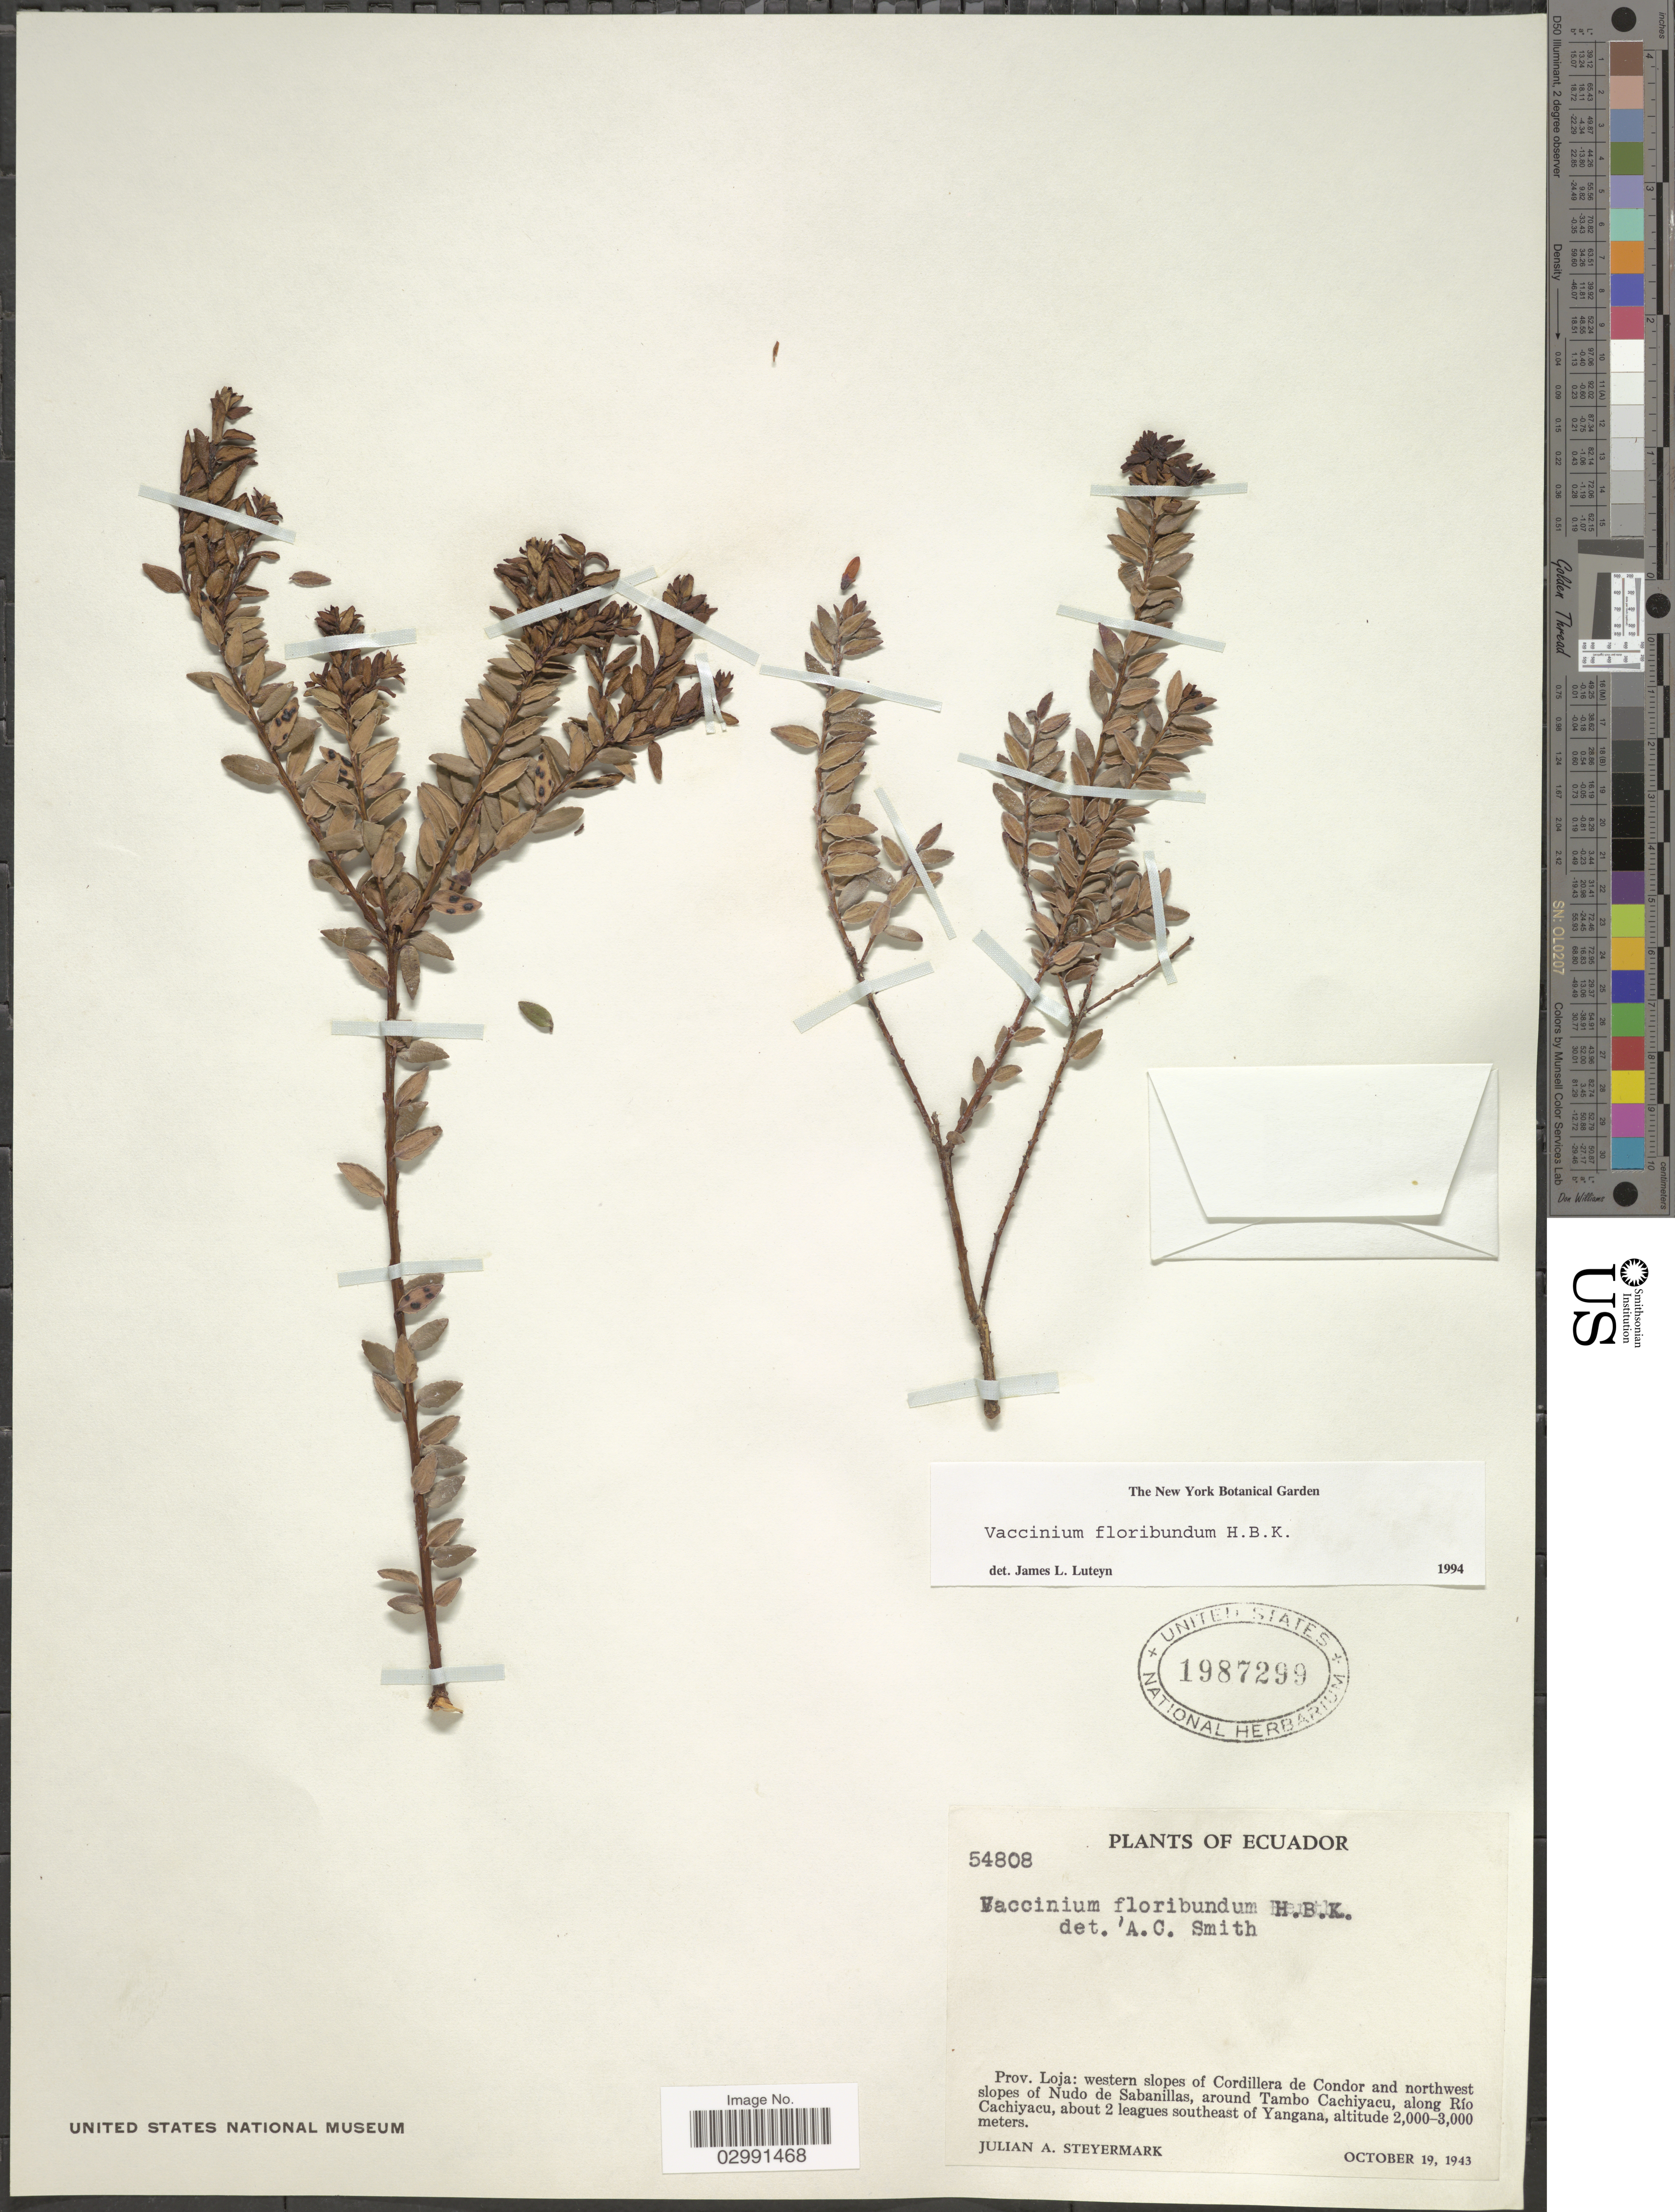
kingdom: Plantae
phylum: Tracheophyta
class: Magnoliopsida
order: Ericales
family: Ericaceae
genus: Vaccinium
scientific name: Vaccinium floribundum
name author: Kunth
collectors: J. Steyermark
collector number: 54808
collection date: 1943-10-19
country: Ecuador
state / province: Loja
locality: Western slopes of Cordillera de Condor and northwest slopes of Nudo de Sabanillas, around Tambo Cachiyacu, along Río Cachiyacu, about 2 leagues southeast of Yangana.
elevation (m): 2000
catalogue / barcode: US 1987299